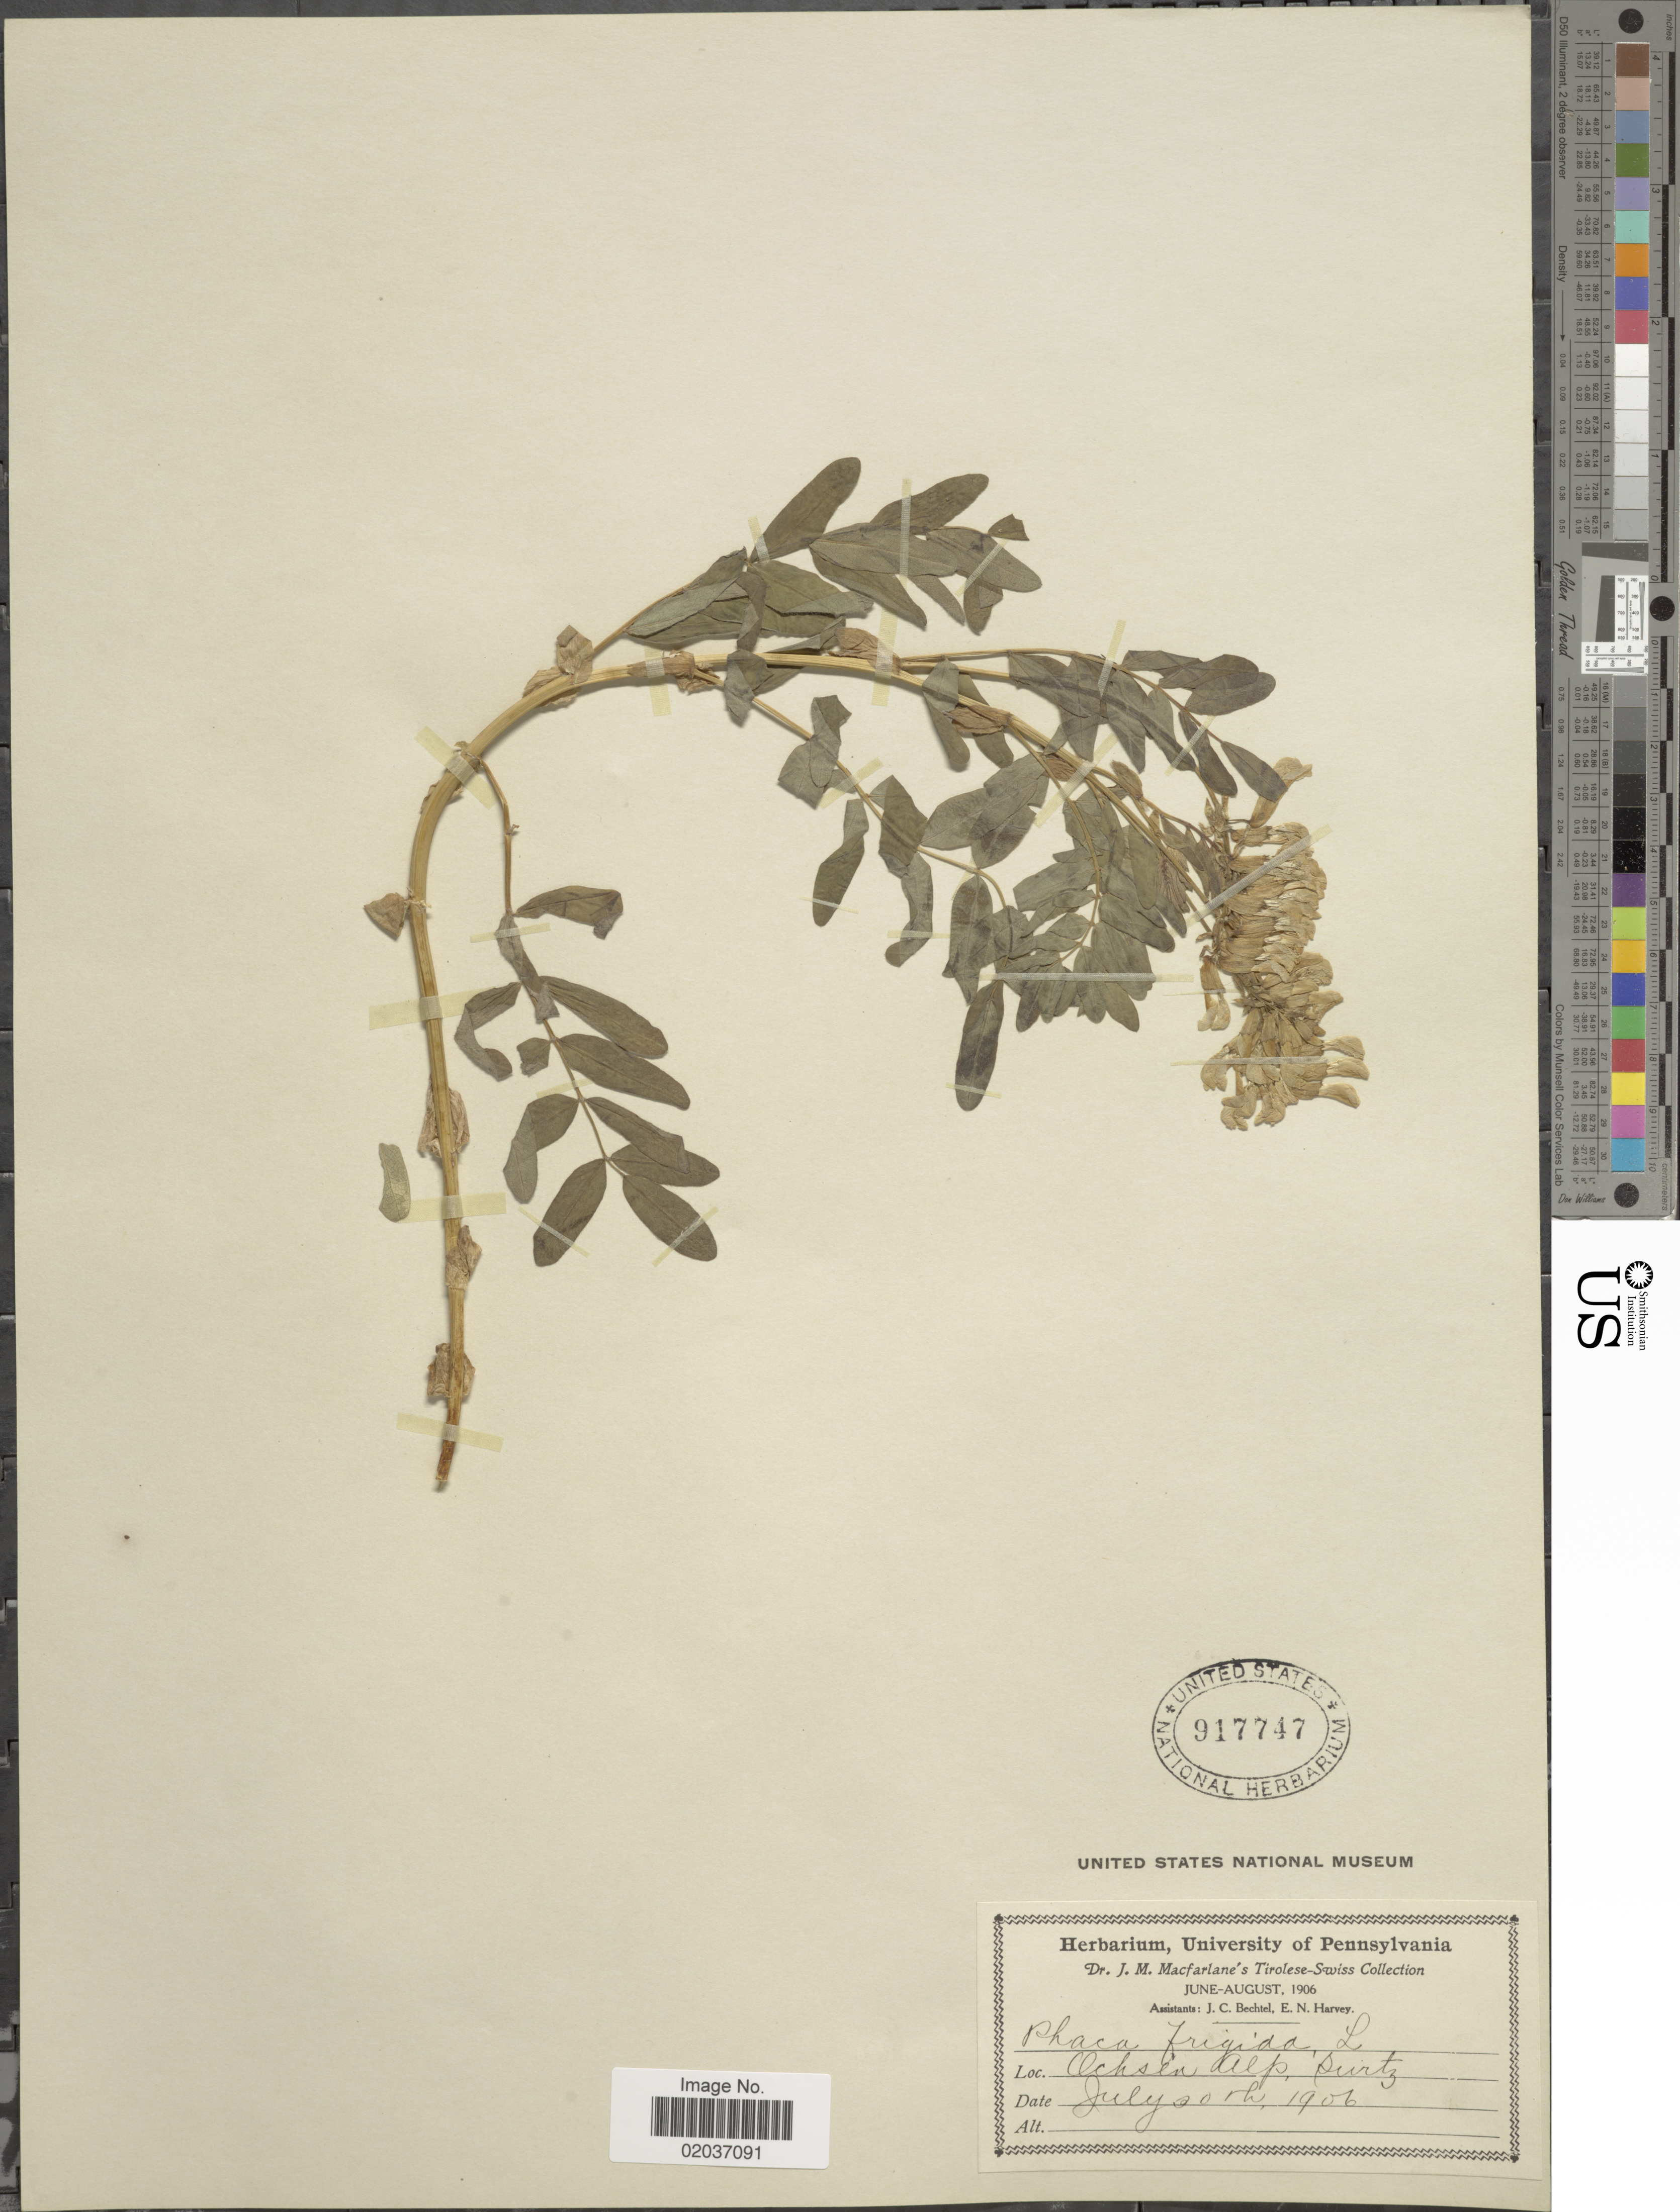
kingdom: Plantae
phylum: Tracheophyta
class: Magnoliopsida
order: Fabales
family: Fabaceae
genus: Astragalus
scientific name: Astragalus frigidus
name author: (L.) A. Gray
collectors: J. Macfarlane, J. Bechtel & E. Harvey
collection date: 1906-07-30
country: Switzerland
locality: Ochsen Alp, Switz.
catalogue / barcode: US 917747